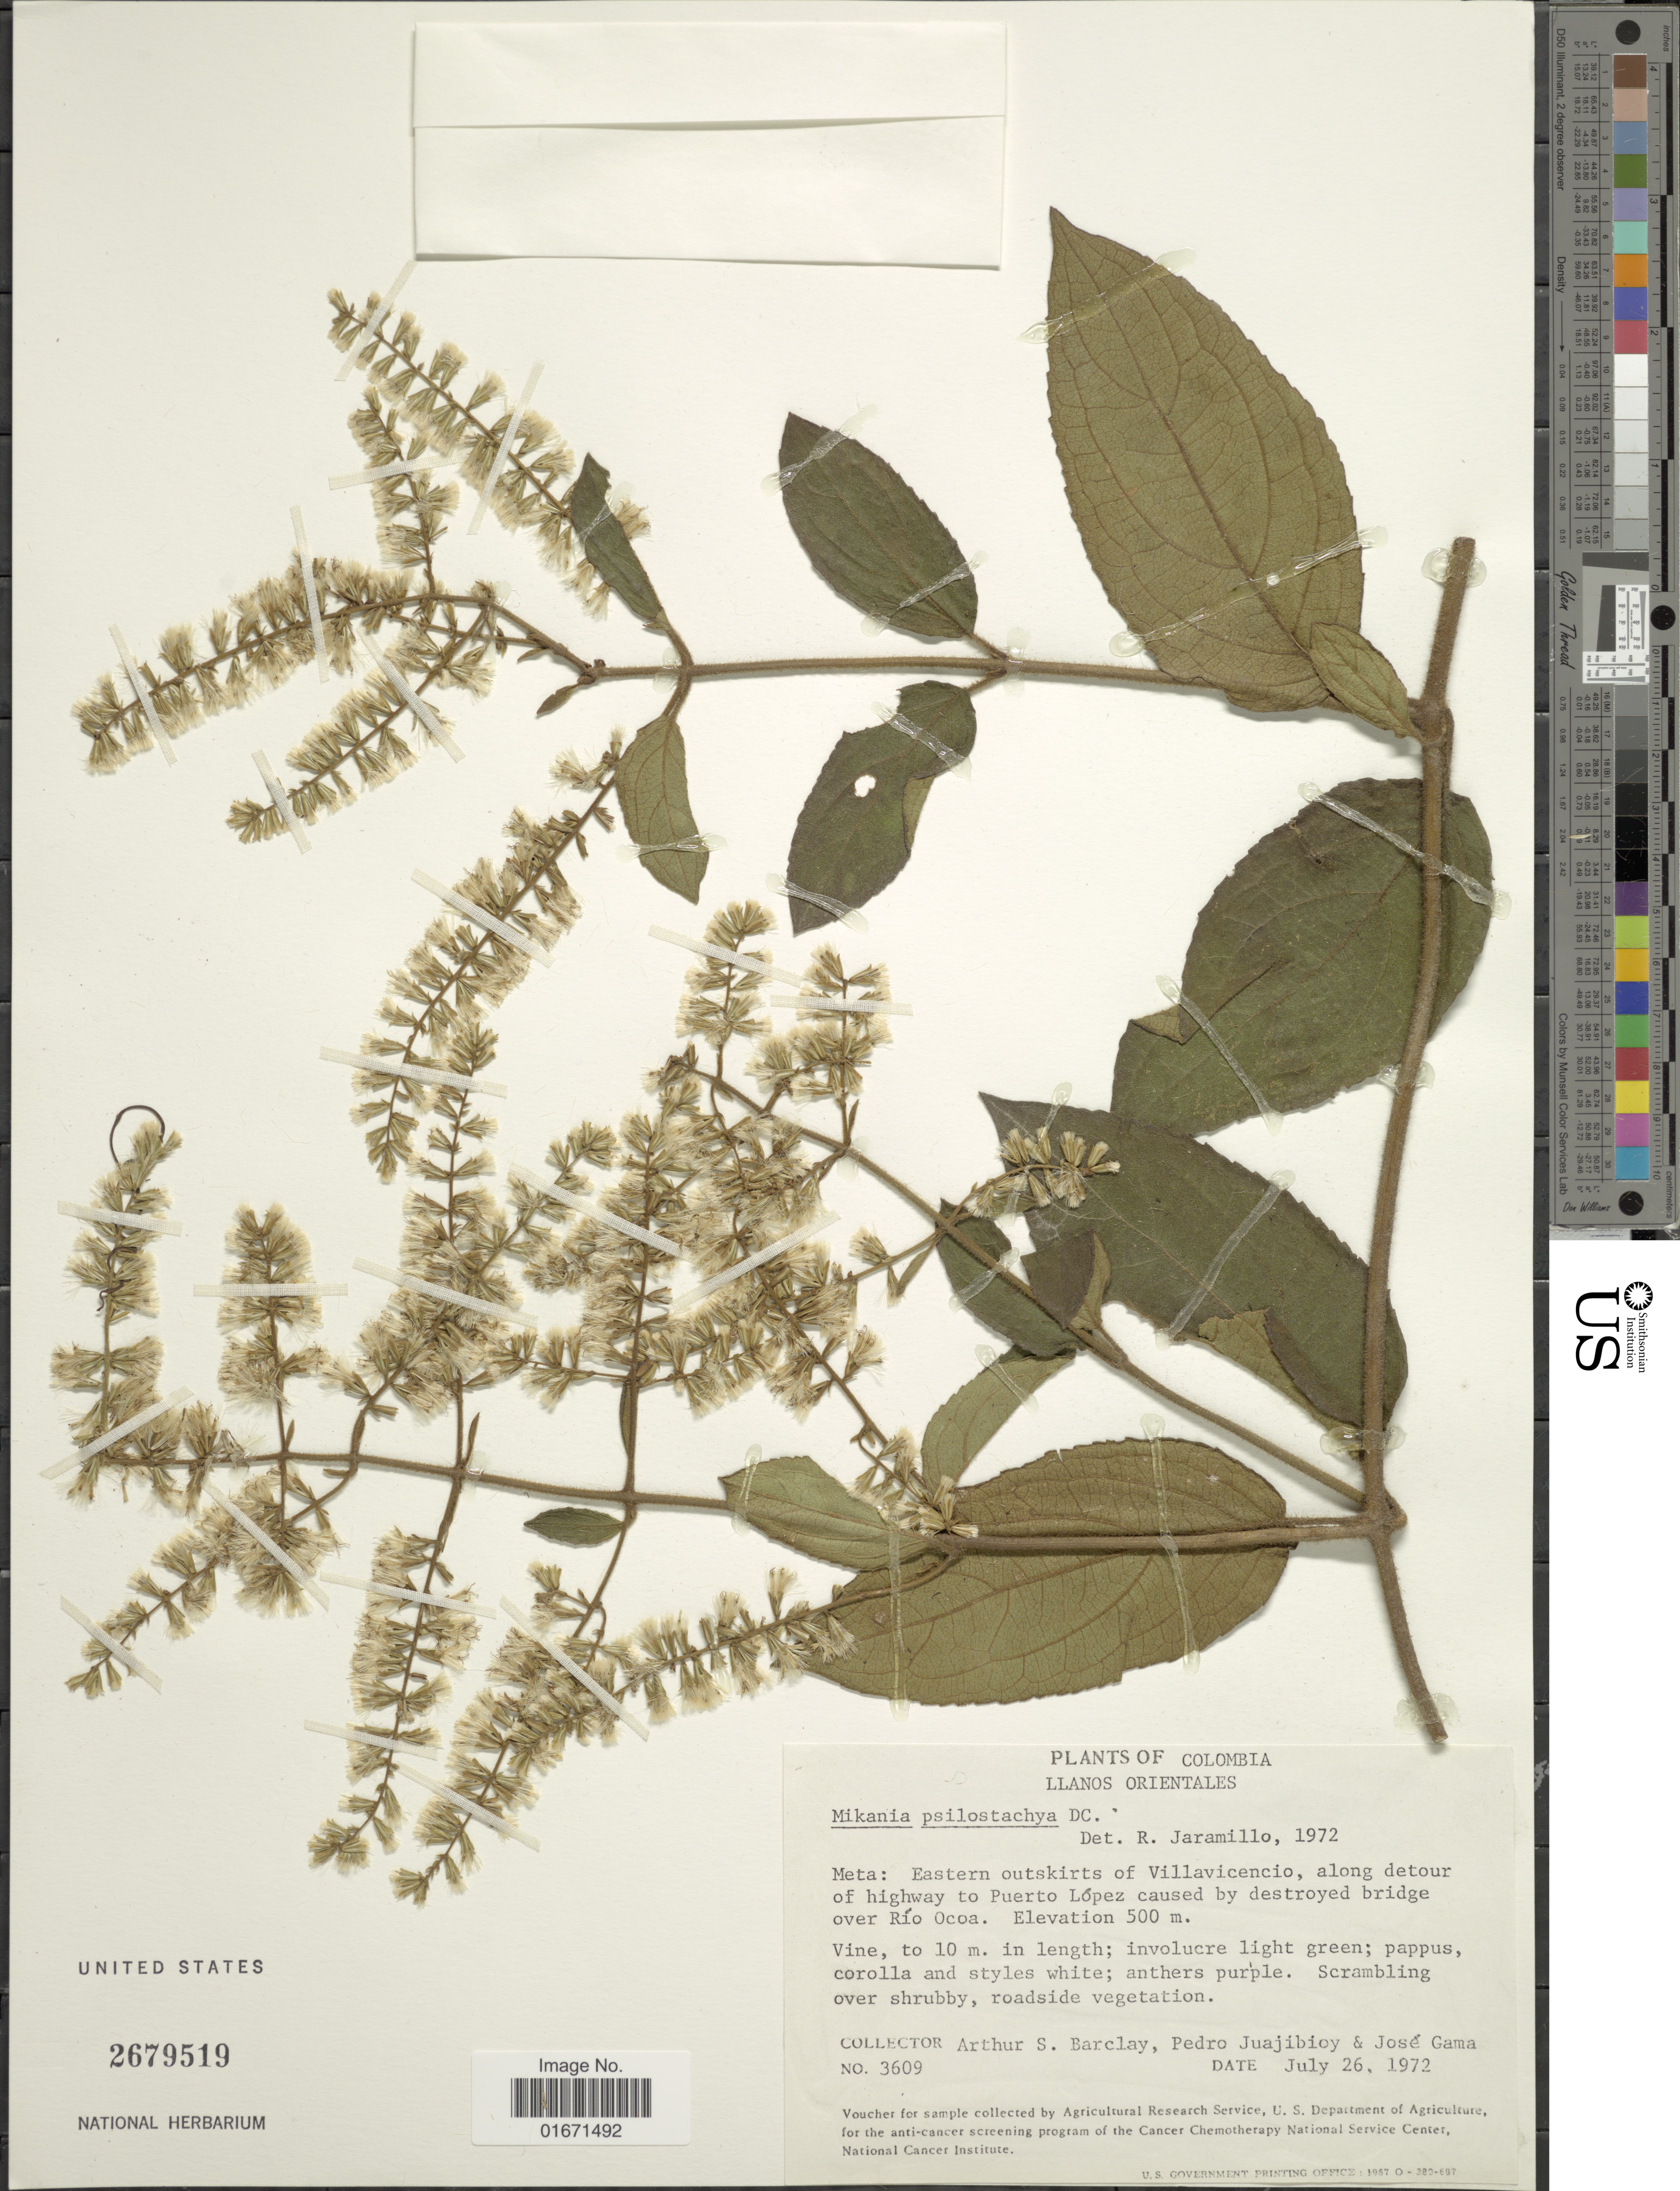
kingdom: Plantae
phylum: Tracheophyta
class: Magnoliopsida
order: Asterales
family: Asteraceae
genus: Mikania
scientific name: Mikania psilostachya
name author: DC.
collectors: A. S. Barclay, P. Juajibioy & J. Gama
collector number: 3609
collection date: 1972-07-26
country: Colombia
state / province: Meta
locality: Llanos Orientales. Meta: Eastern outskirts of Villavicencio, along detour of highway to Puerto López caused by destroyed bridge over Río Ocoa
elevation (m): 500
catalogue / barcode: US 2679519